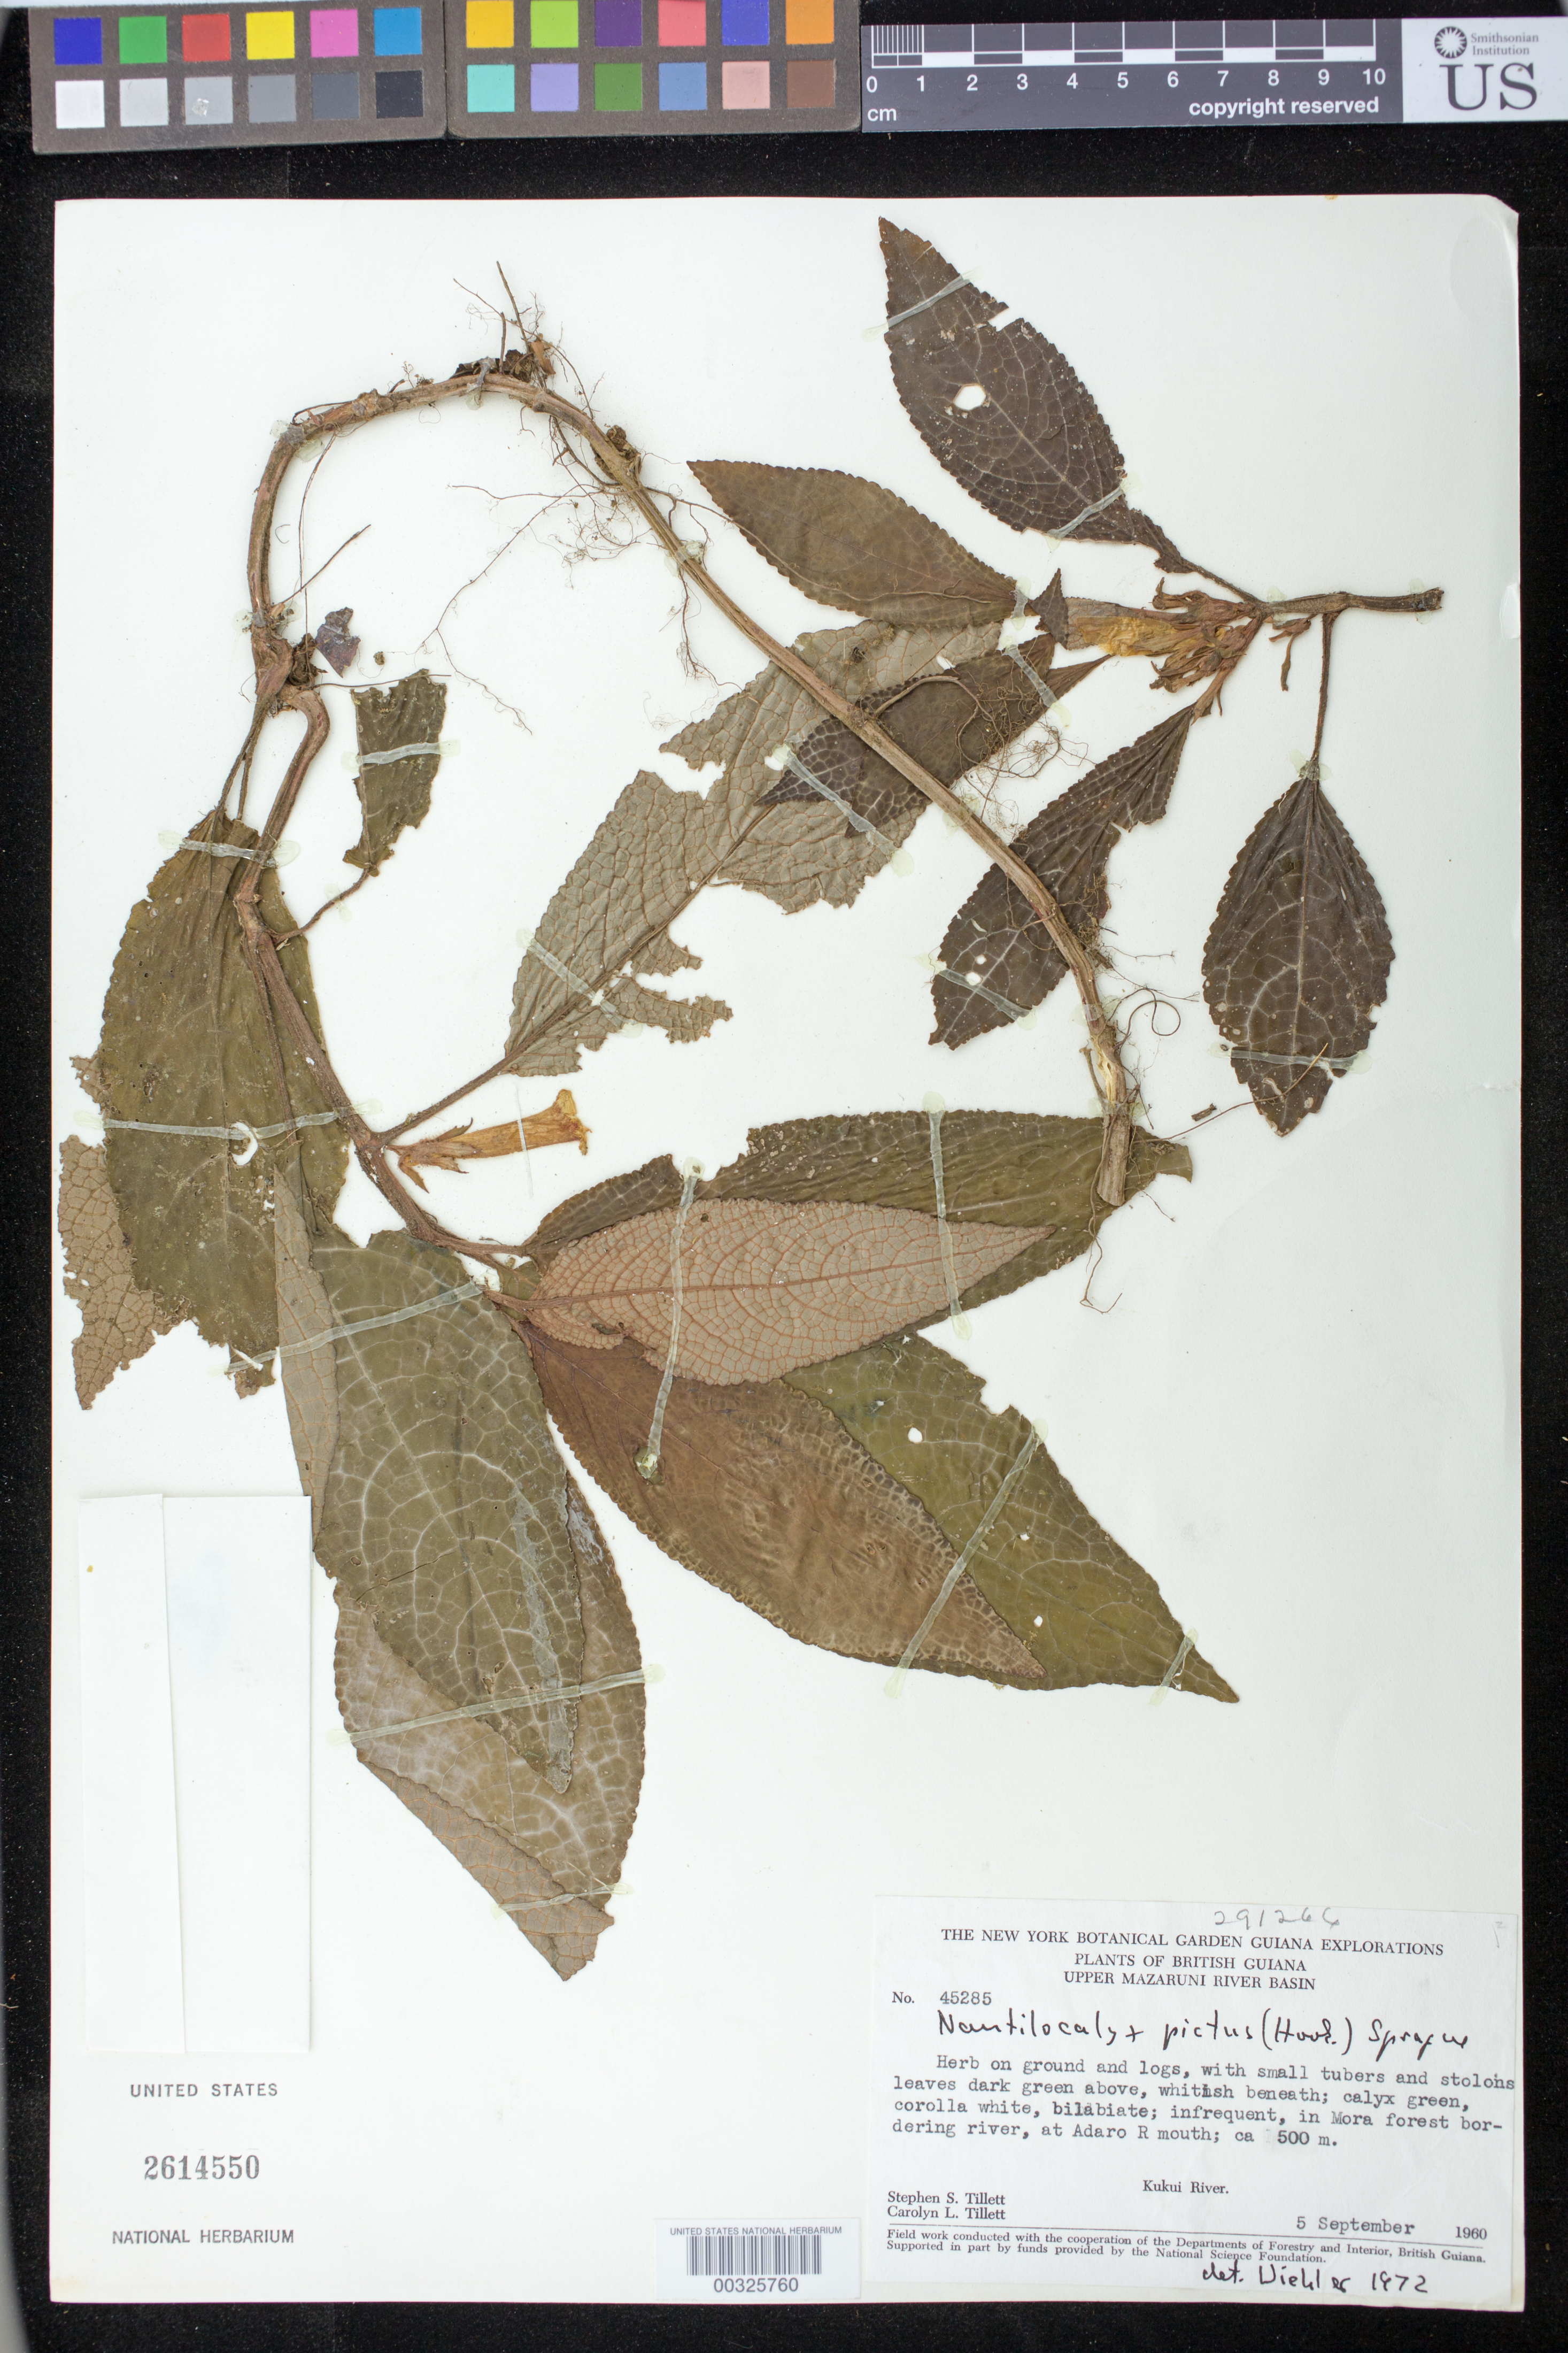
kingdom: Plantae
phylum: Tracheophyta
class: Magnoliopsida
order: Lamiales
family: Gesneriaceae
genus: Nautilocalyx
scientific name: Nautilocalyx pictus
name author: (Hook.) Sprague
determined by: Skog, Laurence E.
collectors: S. S. Tillett & C. L. Tillett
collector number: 45285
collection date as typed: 05 Sep 1960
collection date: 1960-09-05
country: Guyana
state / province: Cuyuni-Mazaruni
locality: Upper Mazaruni River basin, Kukui River, at Adaro R mouth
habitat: In Mora forest bordering river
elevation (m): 500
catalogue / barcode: US 2614550